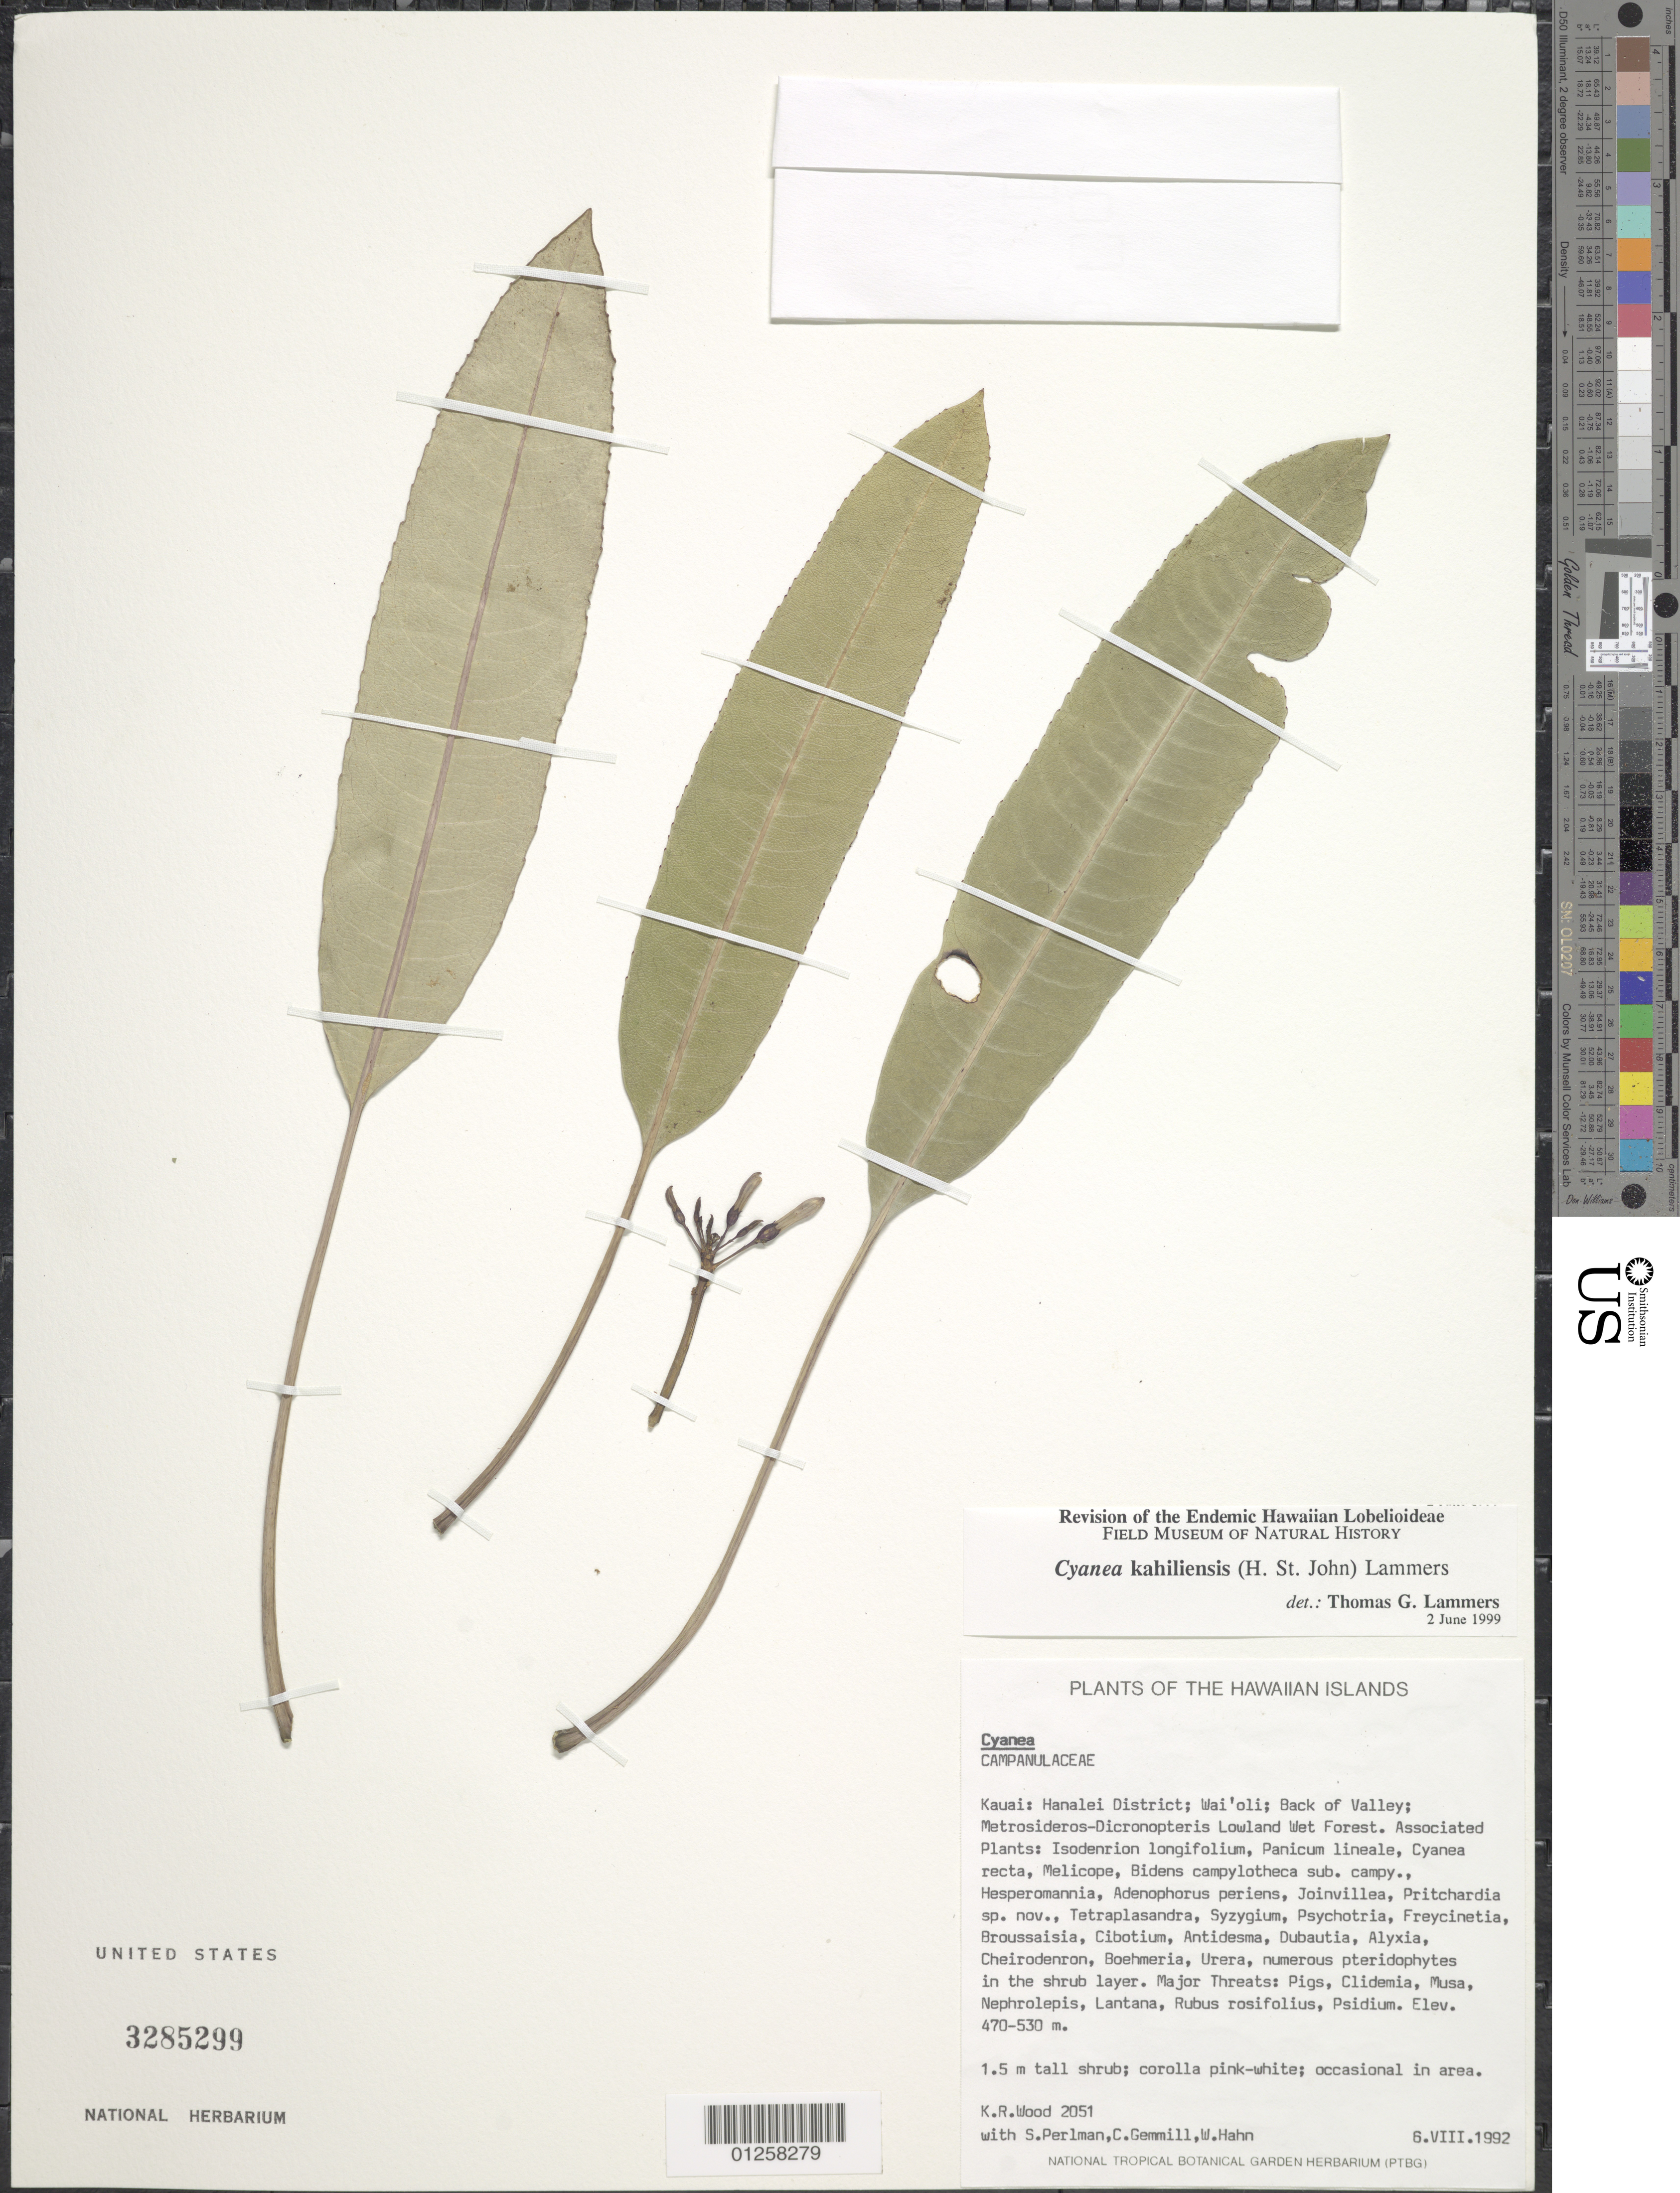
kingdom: Plantae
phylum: Tracheophyta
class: Magnoliopsida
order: Asterales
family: Campanulaceae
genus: Cyanea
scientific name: Cyanea kahiliensis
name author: (H. St. John) Lammers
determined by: Lammers, T. G.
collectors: K. R. Wood, S. P. Perlman, C. Gemmill & W. Hahn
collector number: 2051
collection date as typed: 06 Aug 1992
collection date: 1992-08-06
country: United States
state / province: Hawaii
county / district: Kauai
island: Kaua'i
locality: Hanalei Dist., Wai oli; Back of Valley.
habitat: Lowland Wet forest.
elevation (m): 470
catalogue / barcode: US 3285299